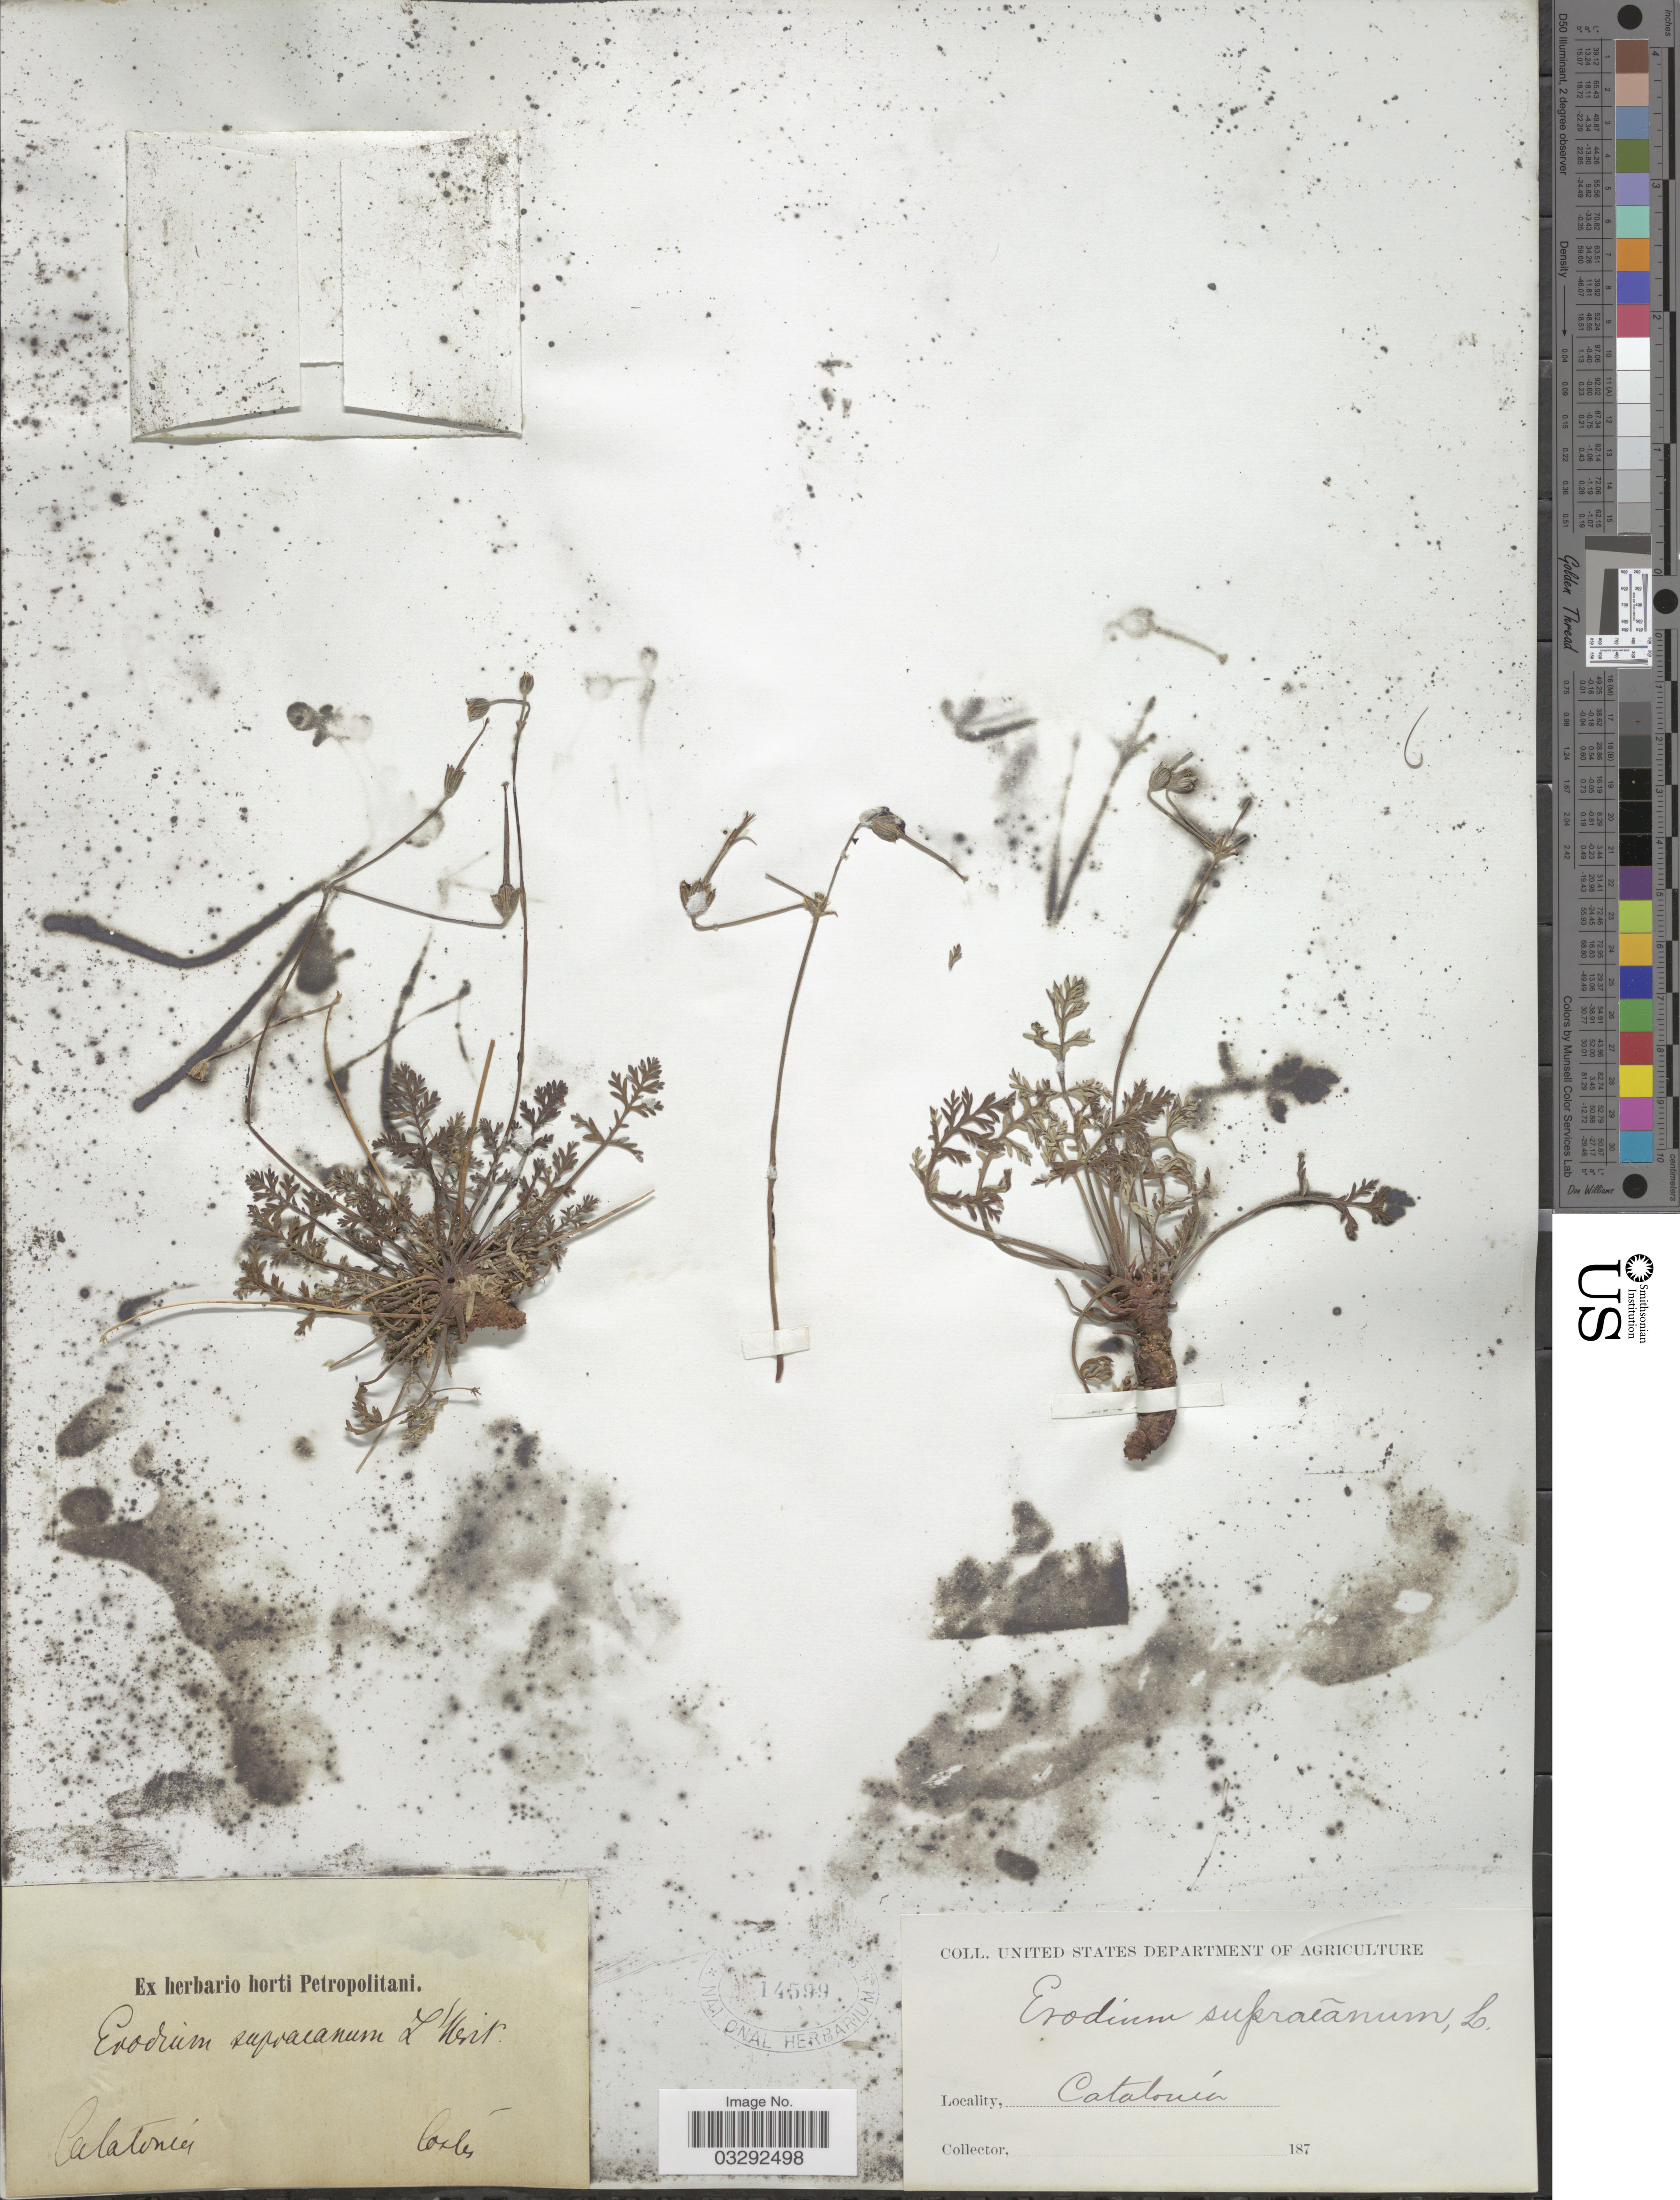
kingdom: Plantae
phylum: Tracheophyta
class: Magnoliopsida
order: Geraniales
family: Geraniaceae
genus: Erodium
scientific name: Erodium supracanum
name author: L'Hér.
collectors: Cortes, --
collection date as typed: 187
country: Spain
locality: Catalonia.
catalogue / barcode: US 14599